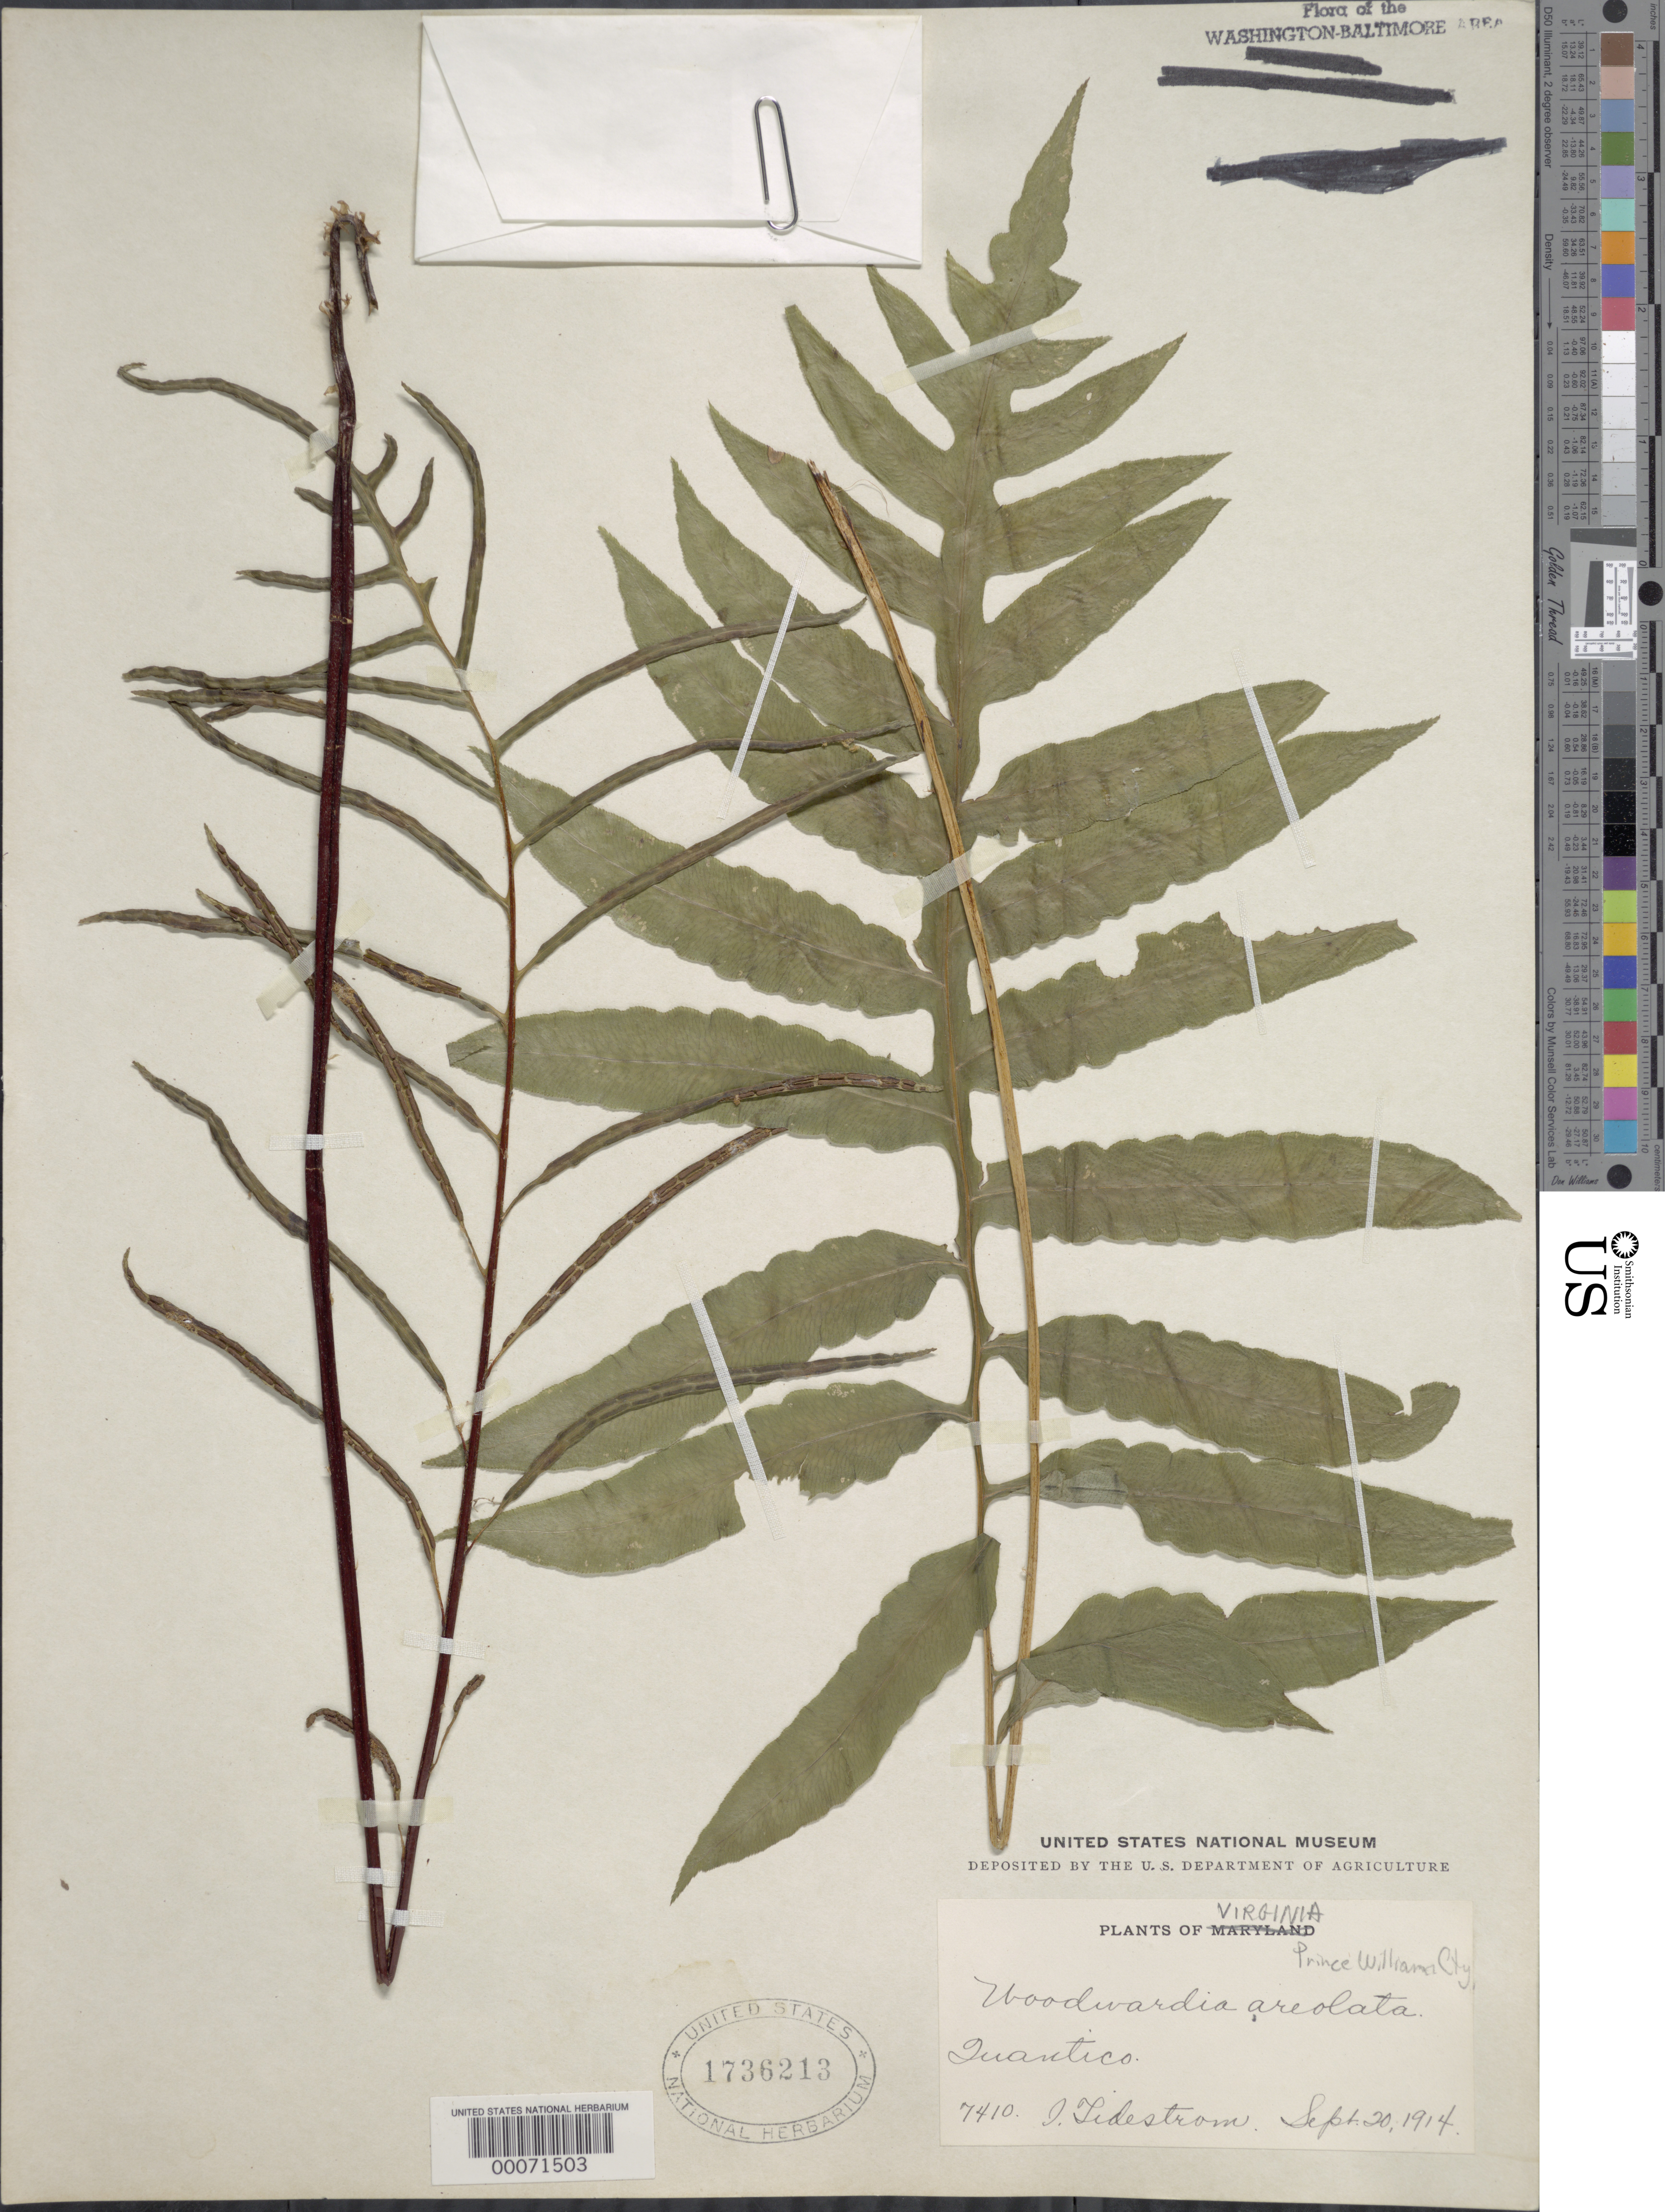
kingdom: Plantae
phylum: Tracheophyta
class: Polypodiopsida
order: Polypodiales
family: Blechnaceae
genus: Woodwardia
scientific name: Woodwardia areolata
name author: (L.) T. Moore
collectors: I. F. Tidestrom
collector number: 7410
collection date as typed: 20 Sep 1914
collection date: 1914-09-20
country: United States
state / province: Virginia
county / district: Prince William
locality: Quantico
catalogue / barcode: US 1736213